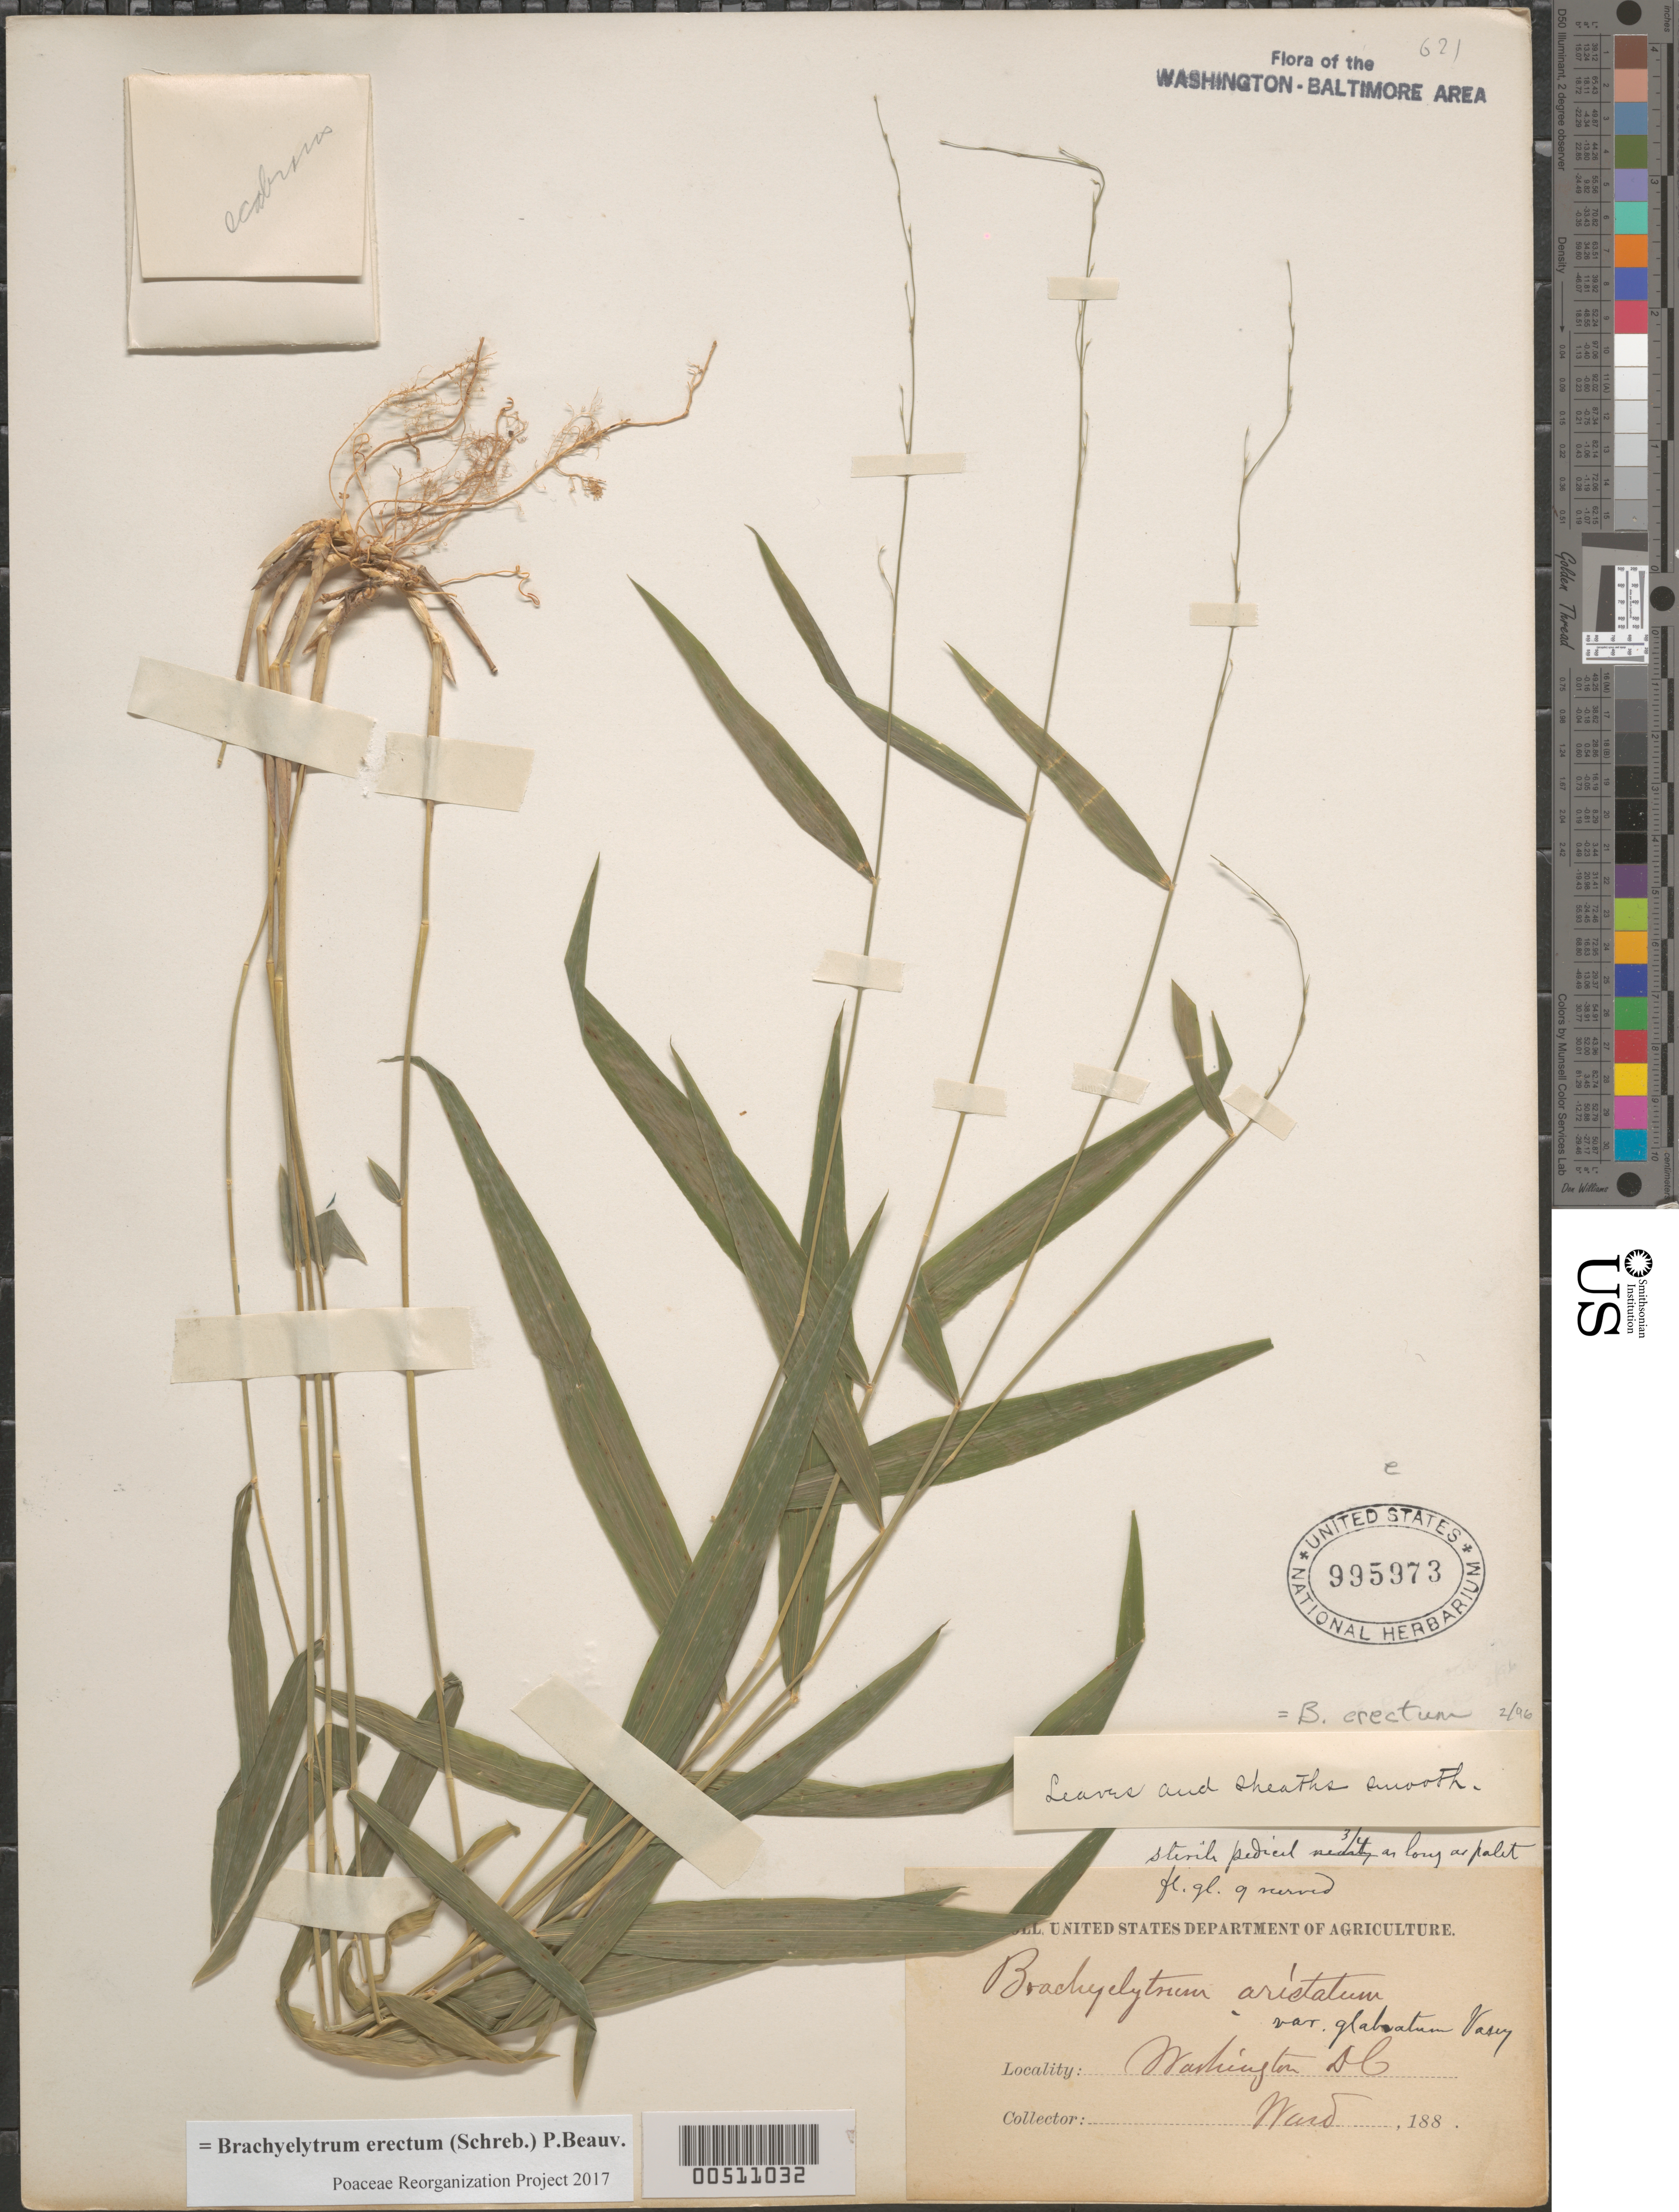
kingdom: Plantae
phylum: Tracheophyta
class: Liliopsida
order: Poales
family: Poaceae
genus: Brachyelytrum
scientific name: Brachyelytrum erectum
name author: (Schreb.) P. Beauv.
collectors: L. F. Ward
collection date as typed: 188-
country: United States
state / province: District of Columbia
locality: Washington DC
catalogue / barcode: US 995973